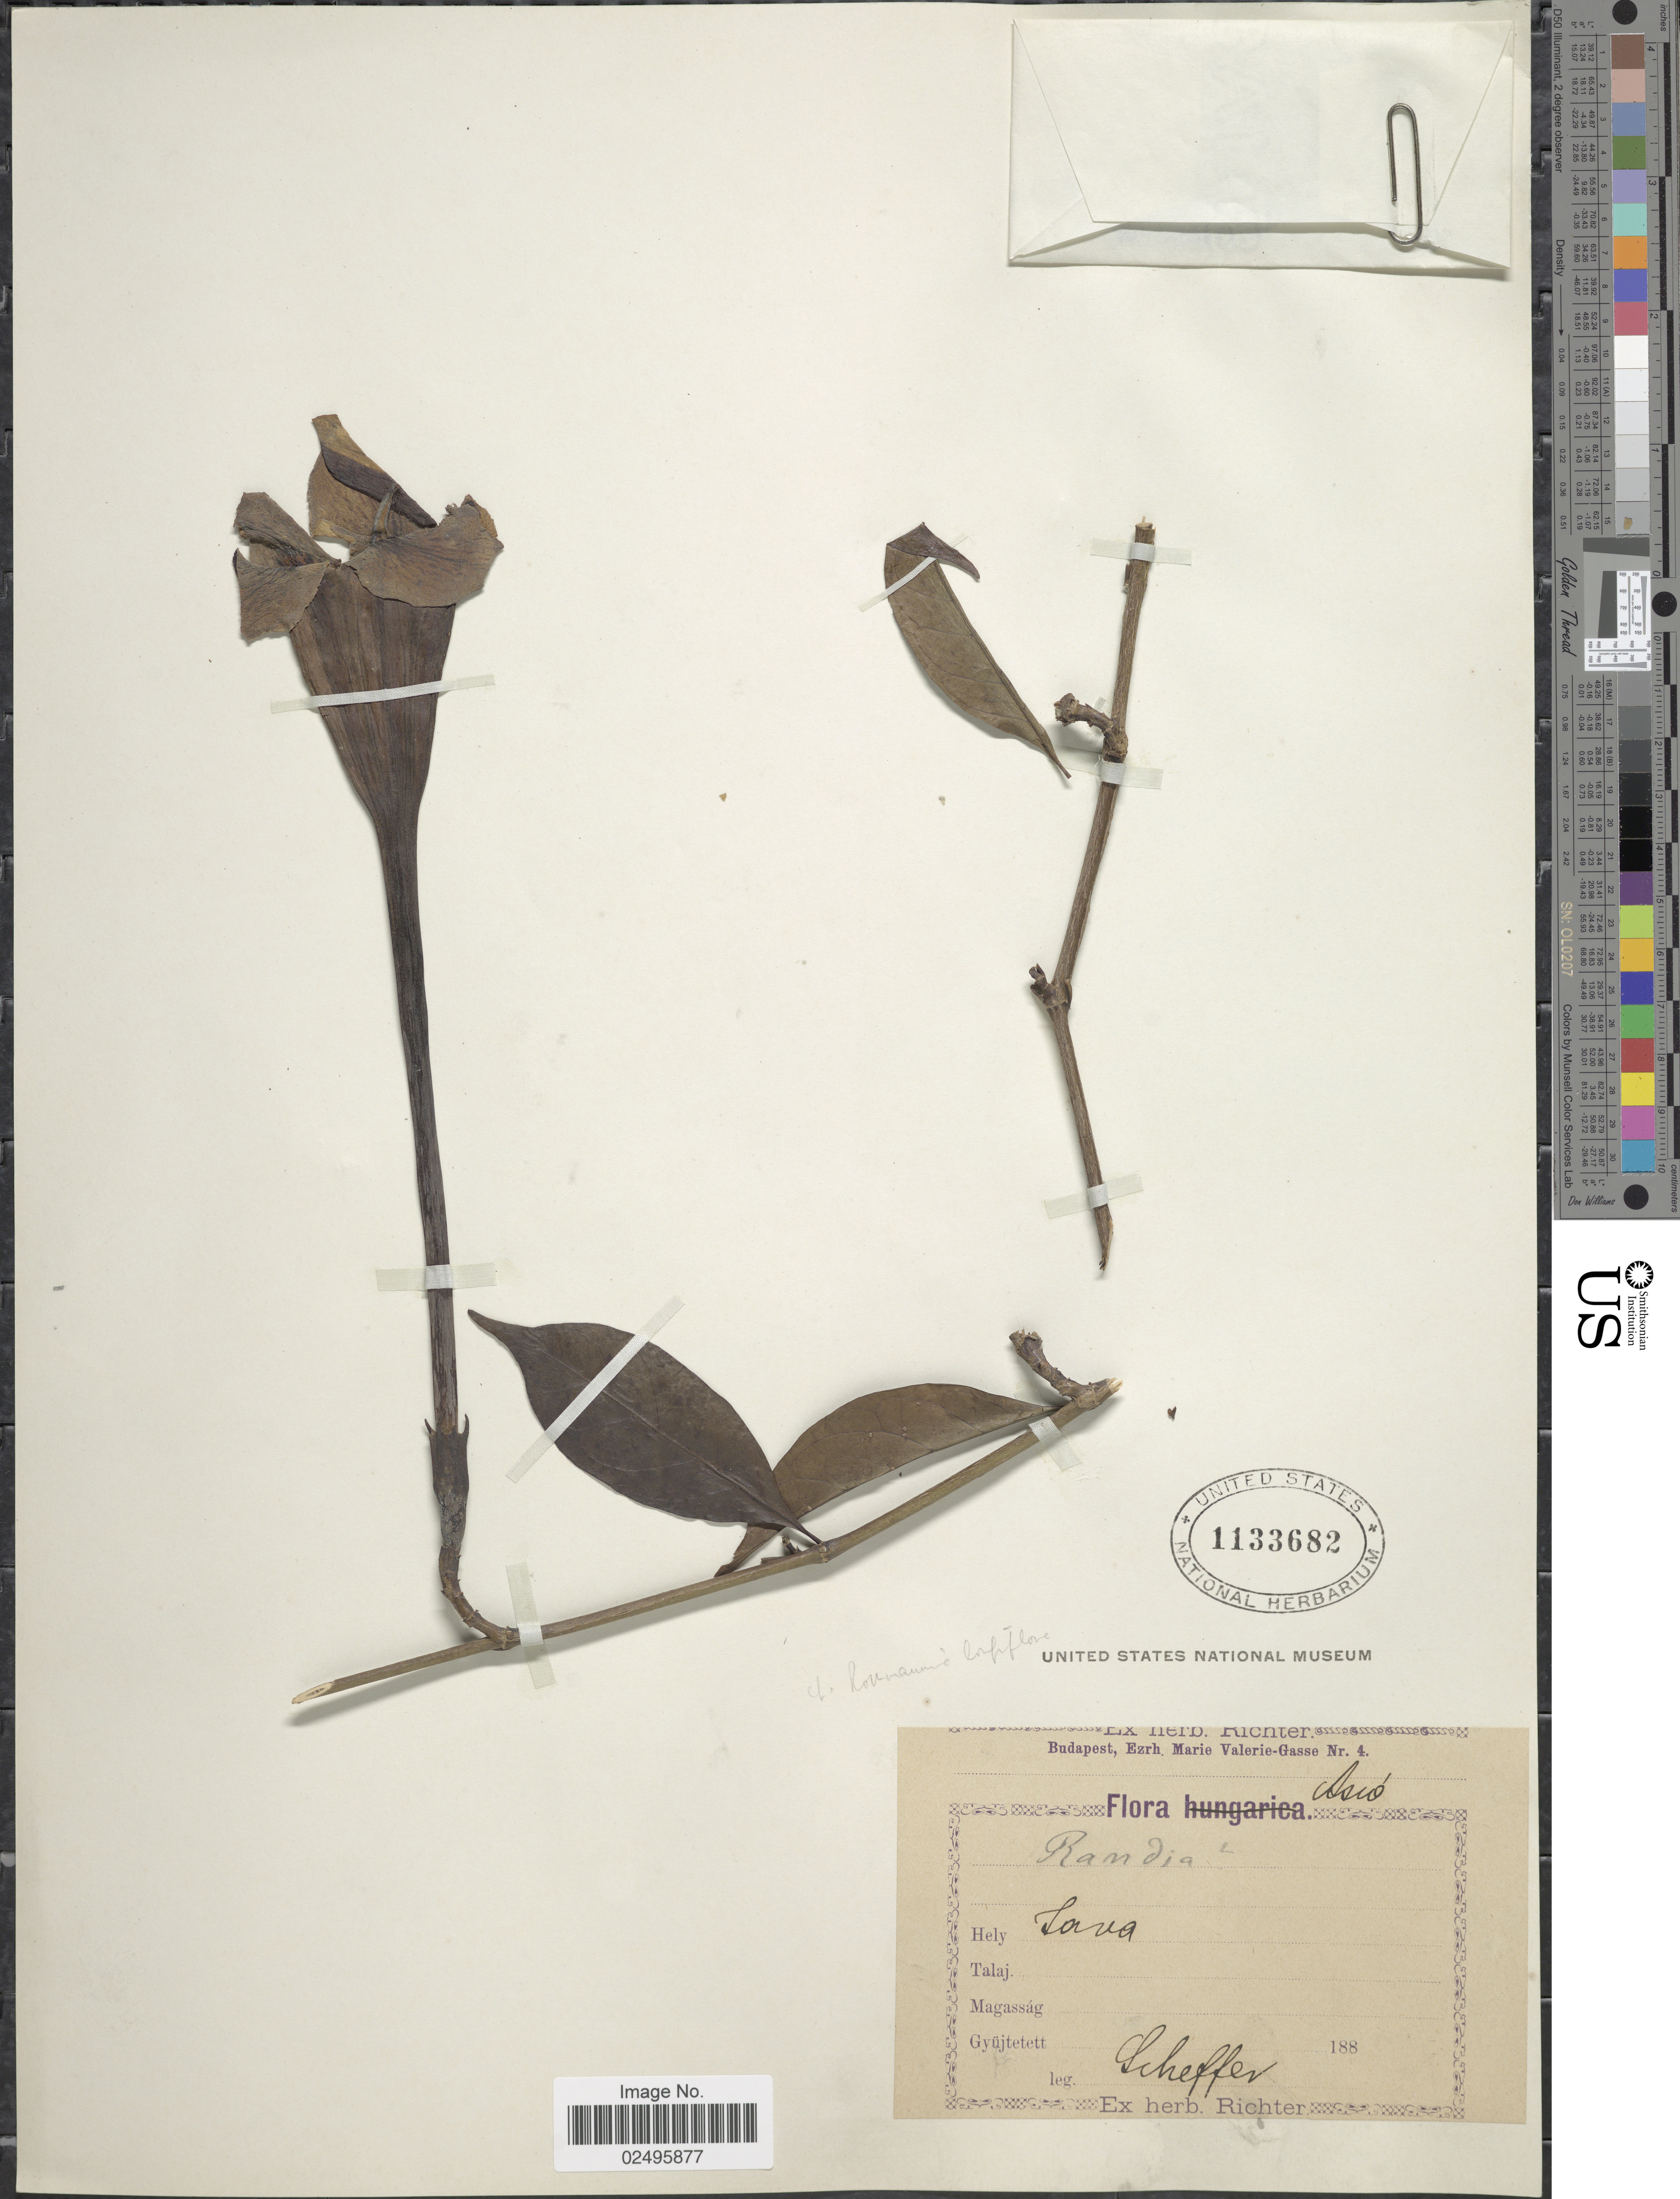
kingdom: Plantae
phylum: Tracheophyta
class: Magnoliopsida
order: Gentianales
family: Rubiaceae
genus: Rothmannia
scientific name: Rothmannia longiflora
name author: Salisb.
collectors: Scheffer, --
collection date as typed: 188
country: Indonesia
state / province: Java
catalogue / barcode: US 1133682